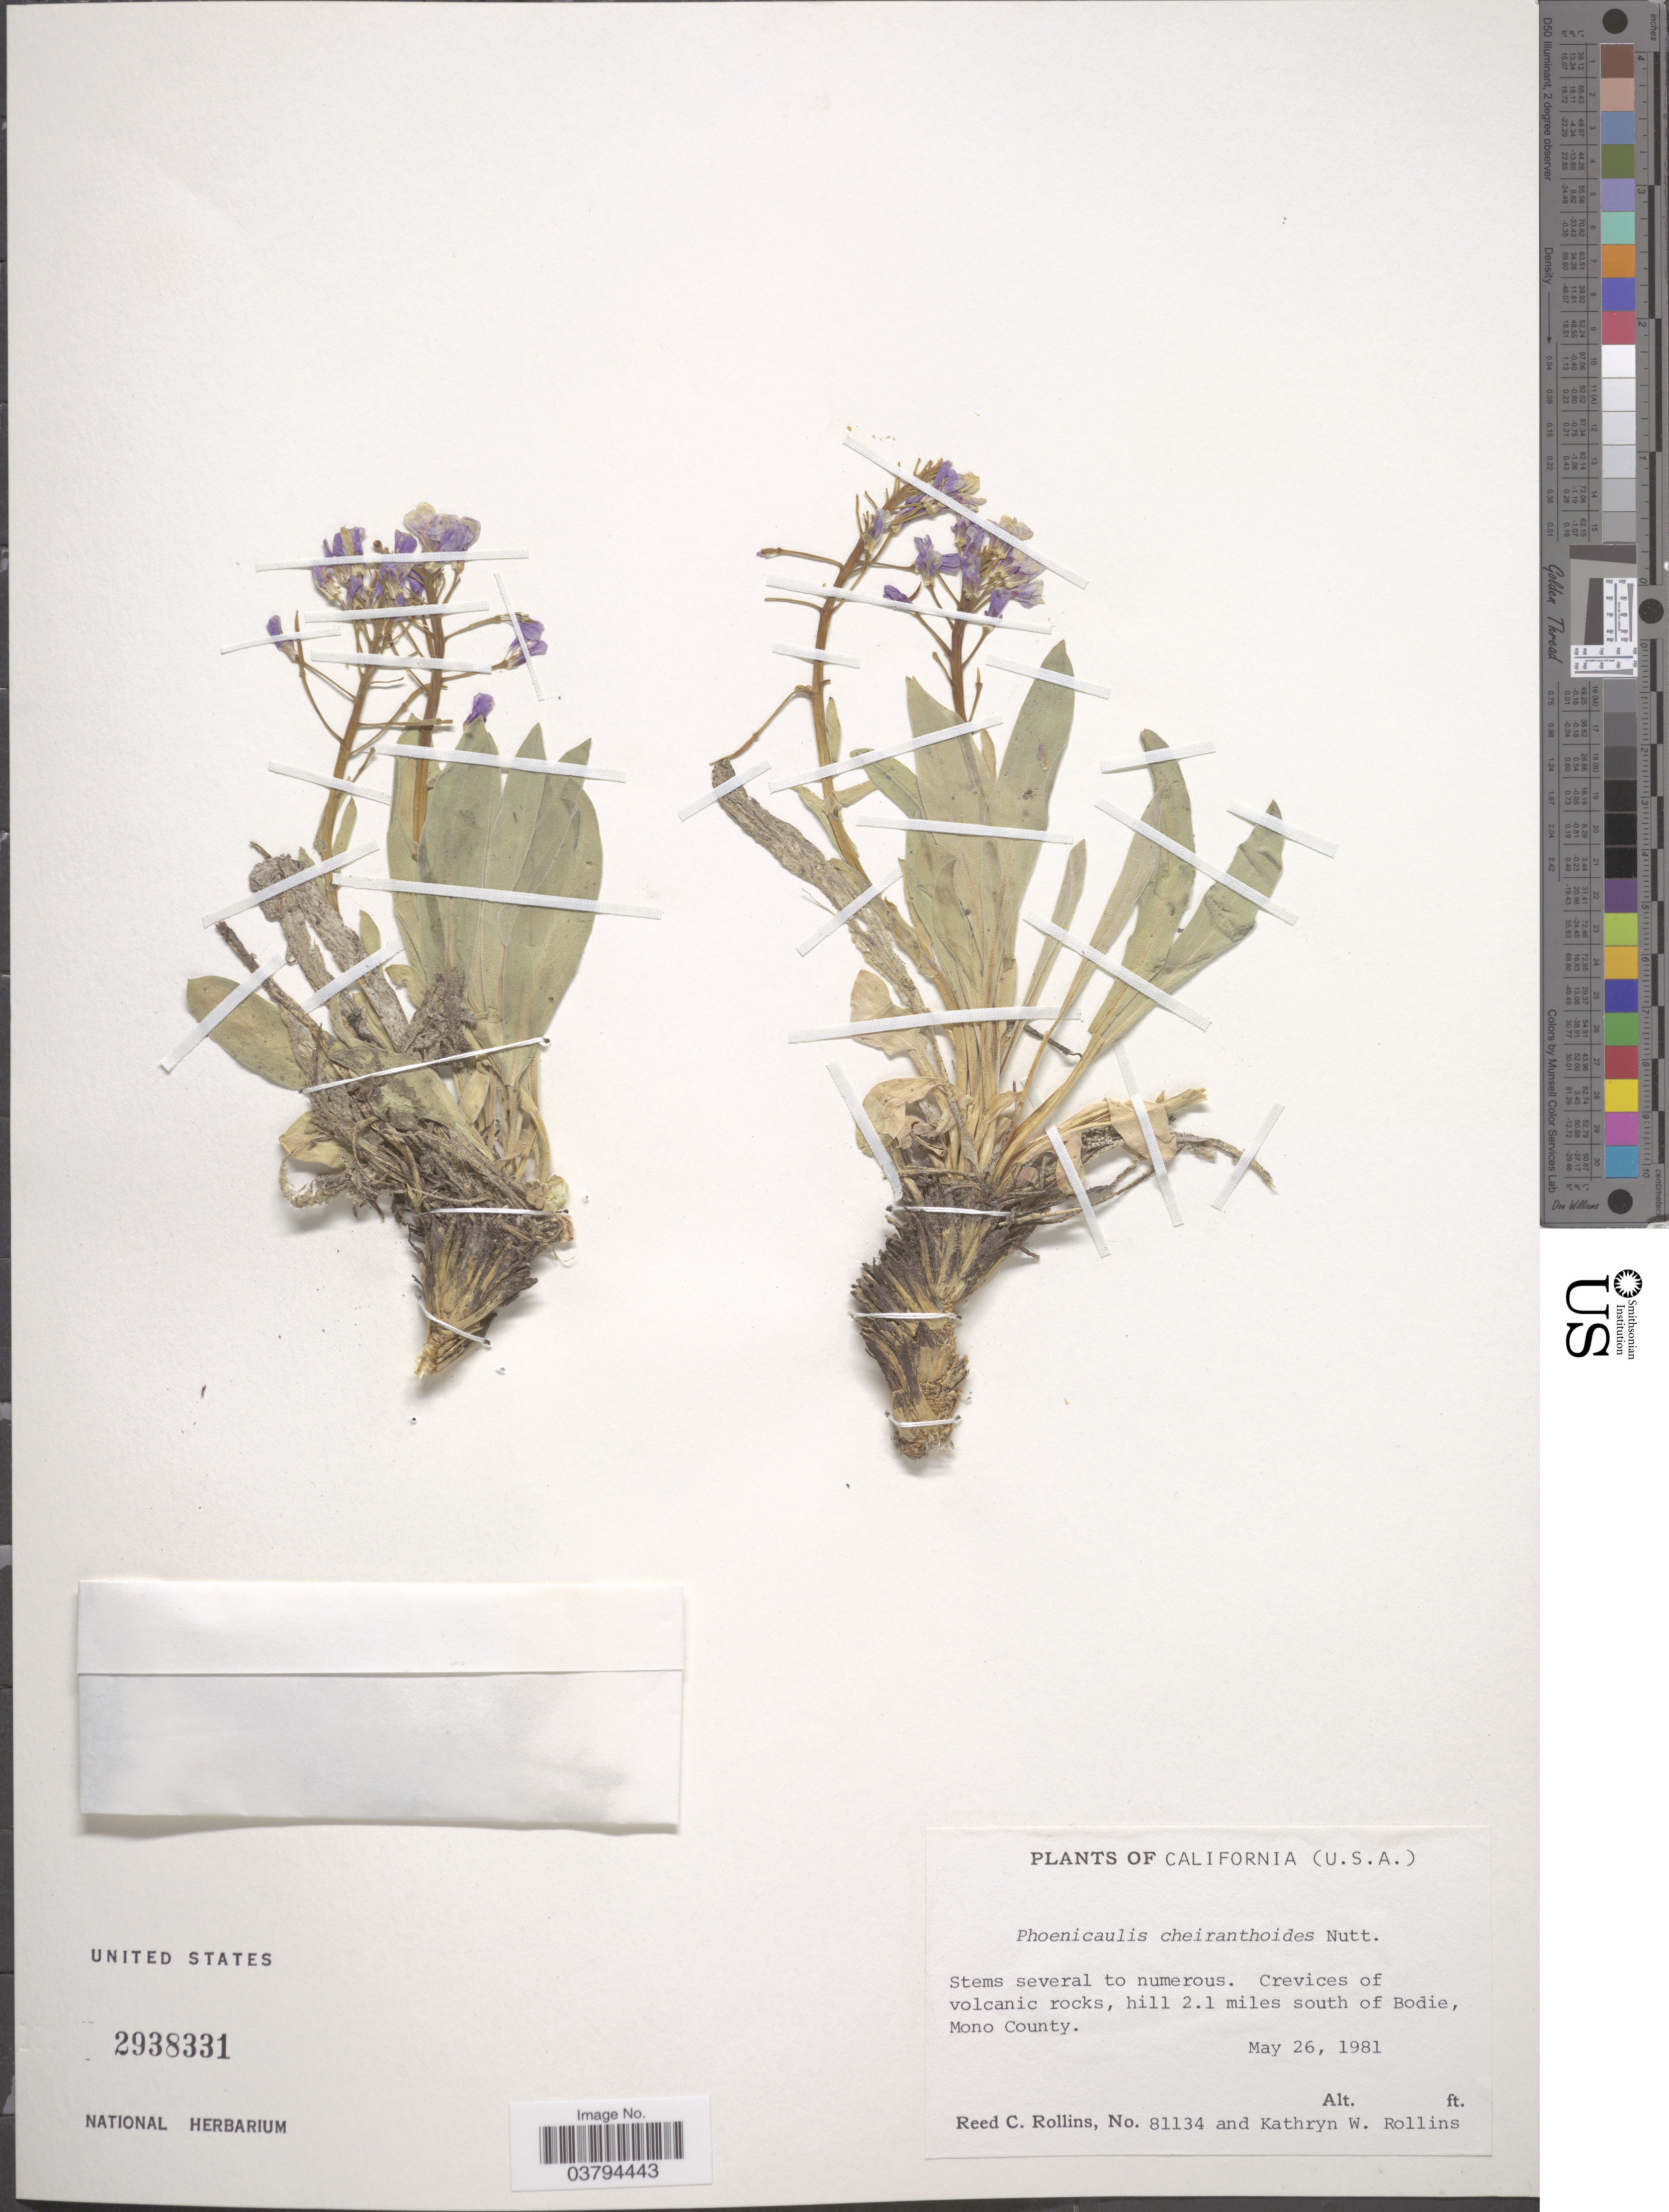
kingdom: Plantae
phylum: Tracheophyta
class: Magnoliopsida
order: Brassicales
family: Brassicaceae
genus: Phoenicaulis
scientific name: Phoenicaulis cheiranthoides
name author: Nutt.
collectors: R. C. Rollins & K. W. Rollins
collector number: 81134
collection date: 1981-05-26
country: United States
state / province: California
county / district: Mono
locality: Hill 2.1 miles south of Bodie, Mono County.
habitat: crevices of volcanic rocks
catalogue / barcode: US 2938331